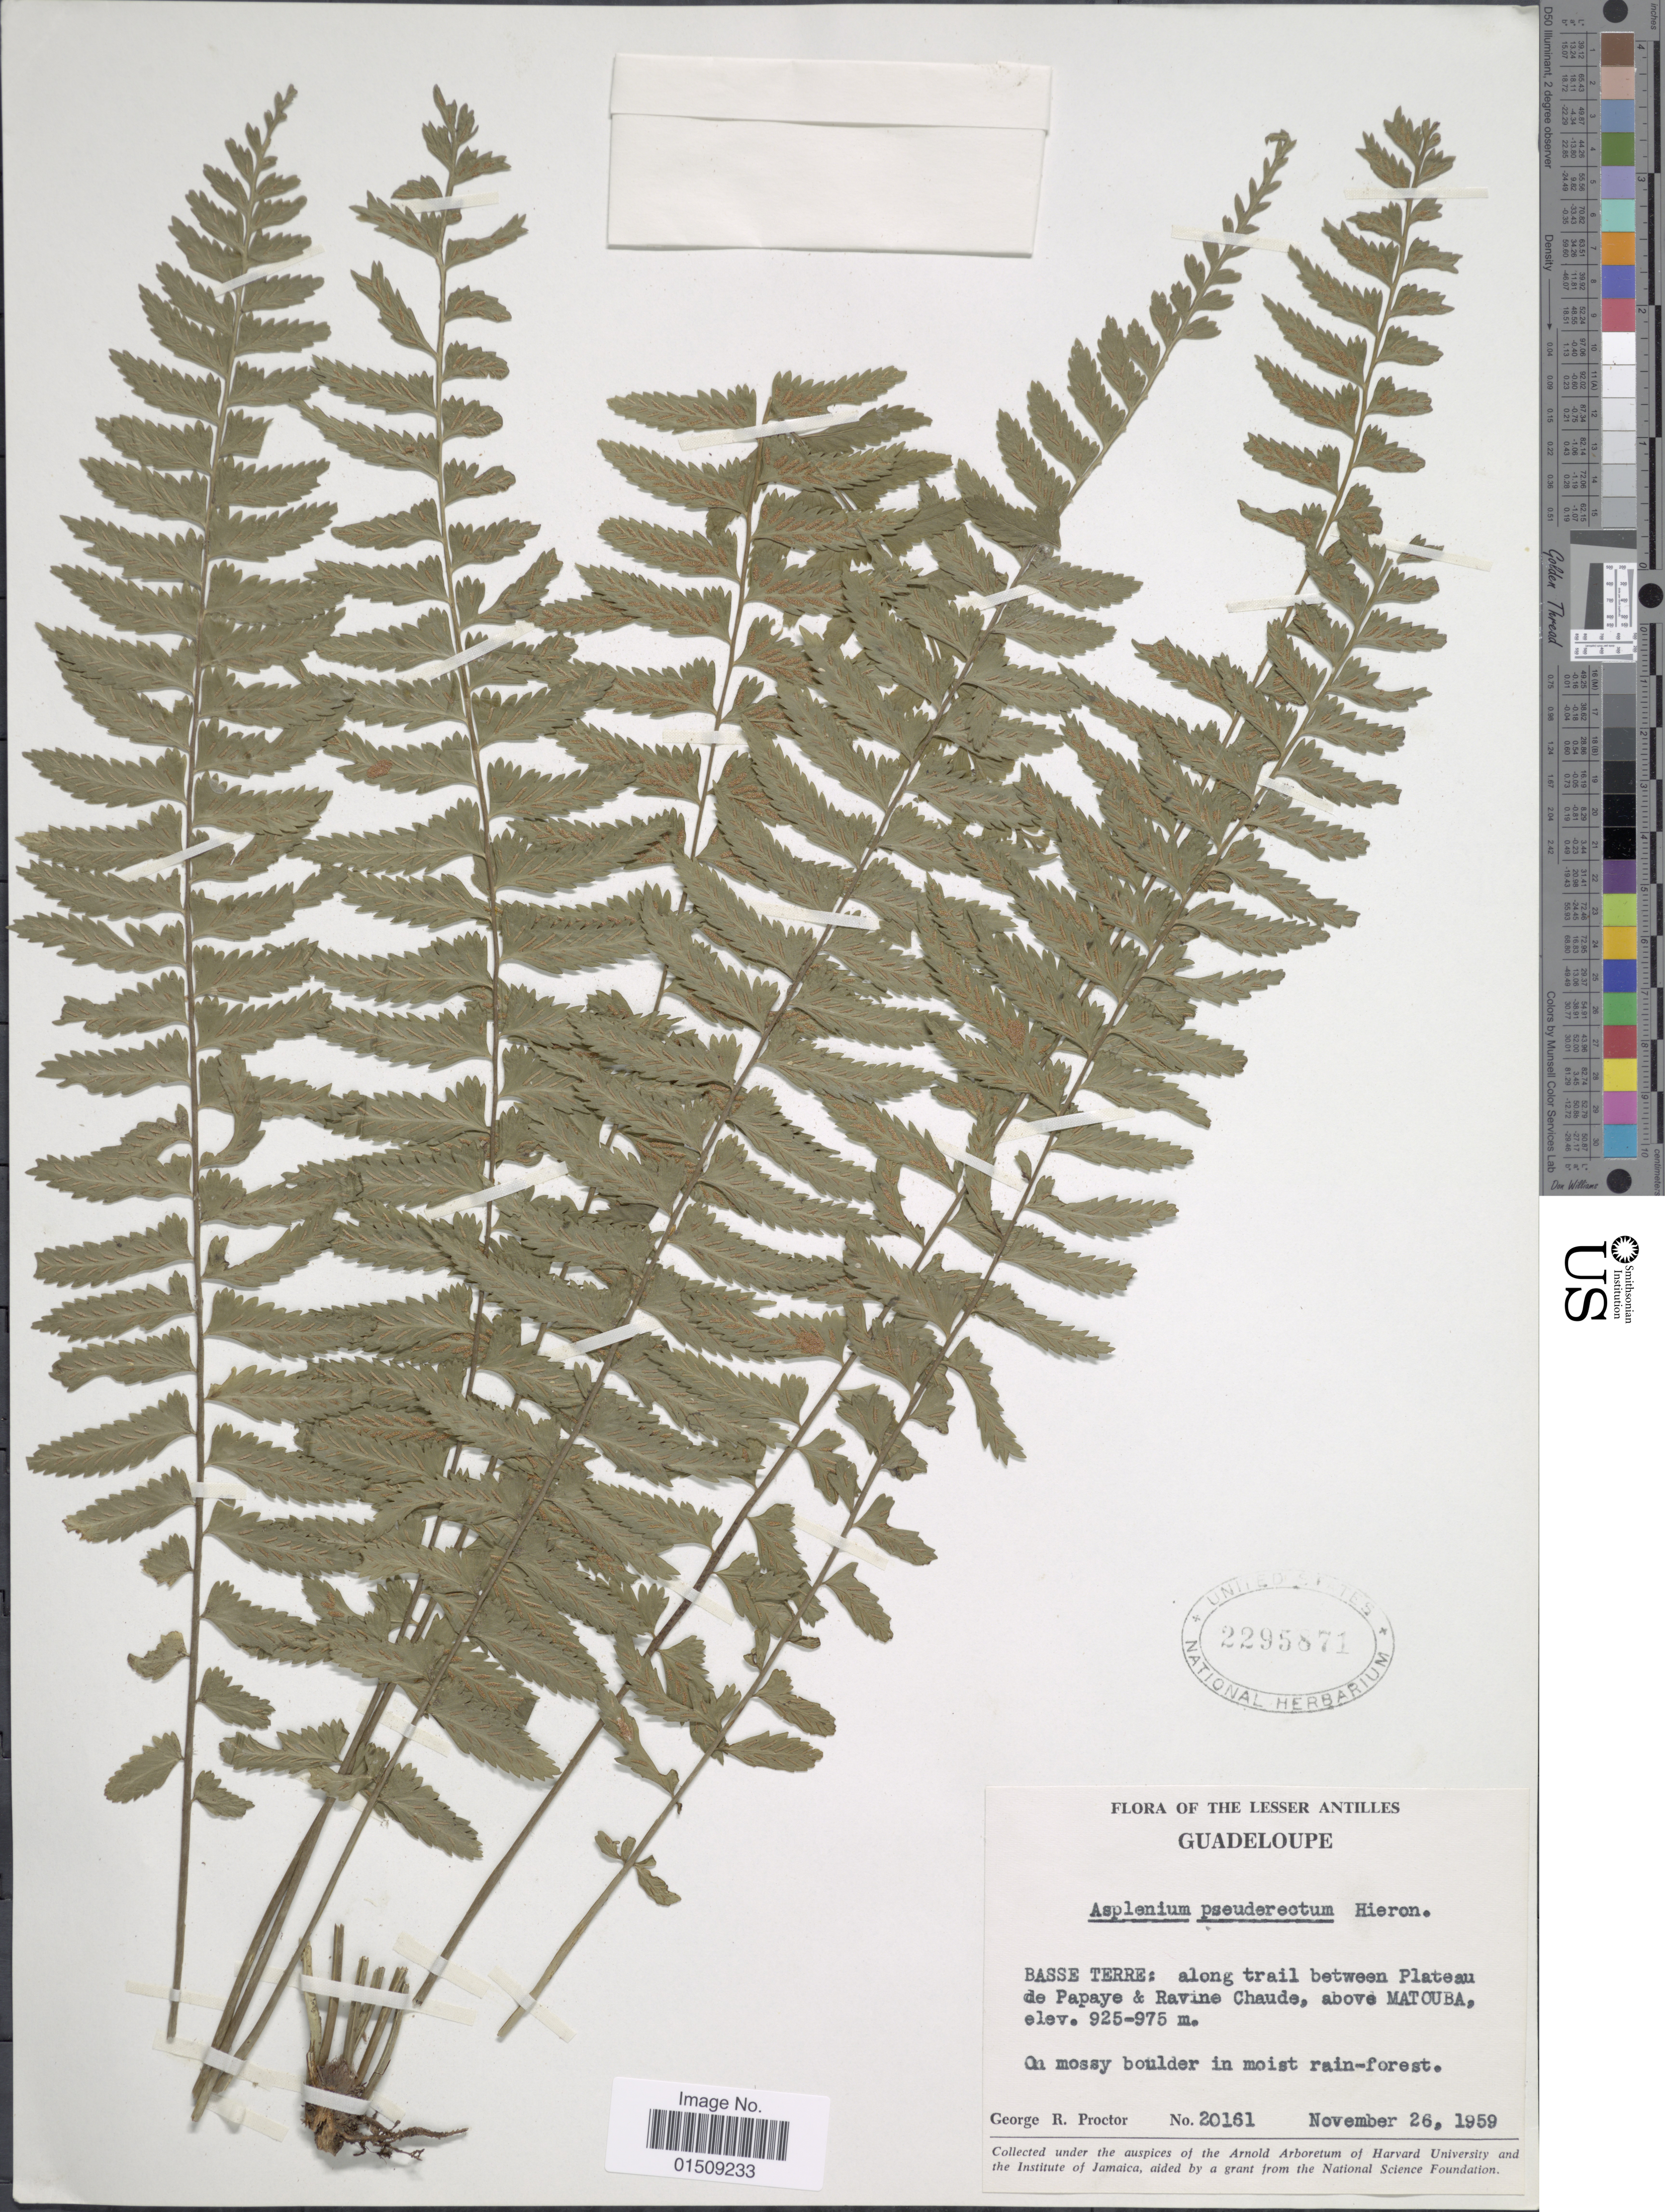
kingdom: Plantae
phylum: Tracheophyta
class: Polypodiopsida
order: Polypodiales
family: Aspleniaceae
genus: Asplenium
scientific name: Asplenium pteropus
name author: Kaulf.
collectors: G. R. Proctor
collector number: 20161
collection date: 1959-11-26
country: Guadeloupe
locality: Basse terre: along trail between Plateau de Papaye & Ravine Chaude, above Matouba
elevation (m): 925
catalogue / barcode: US 2295871